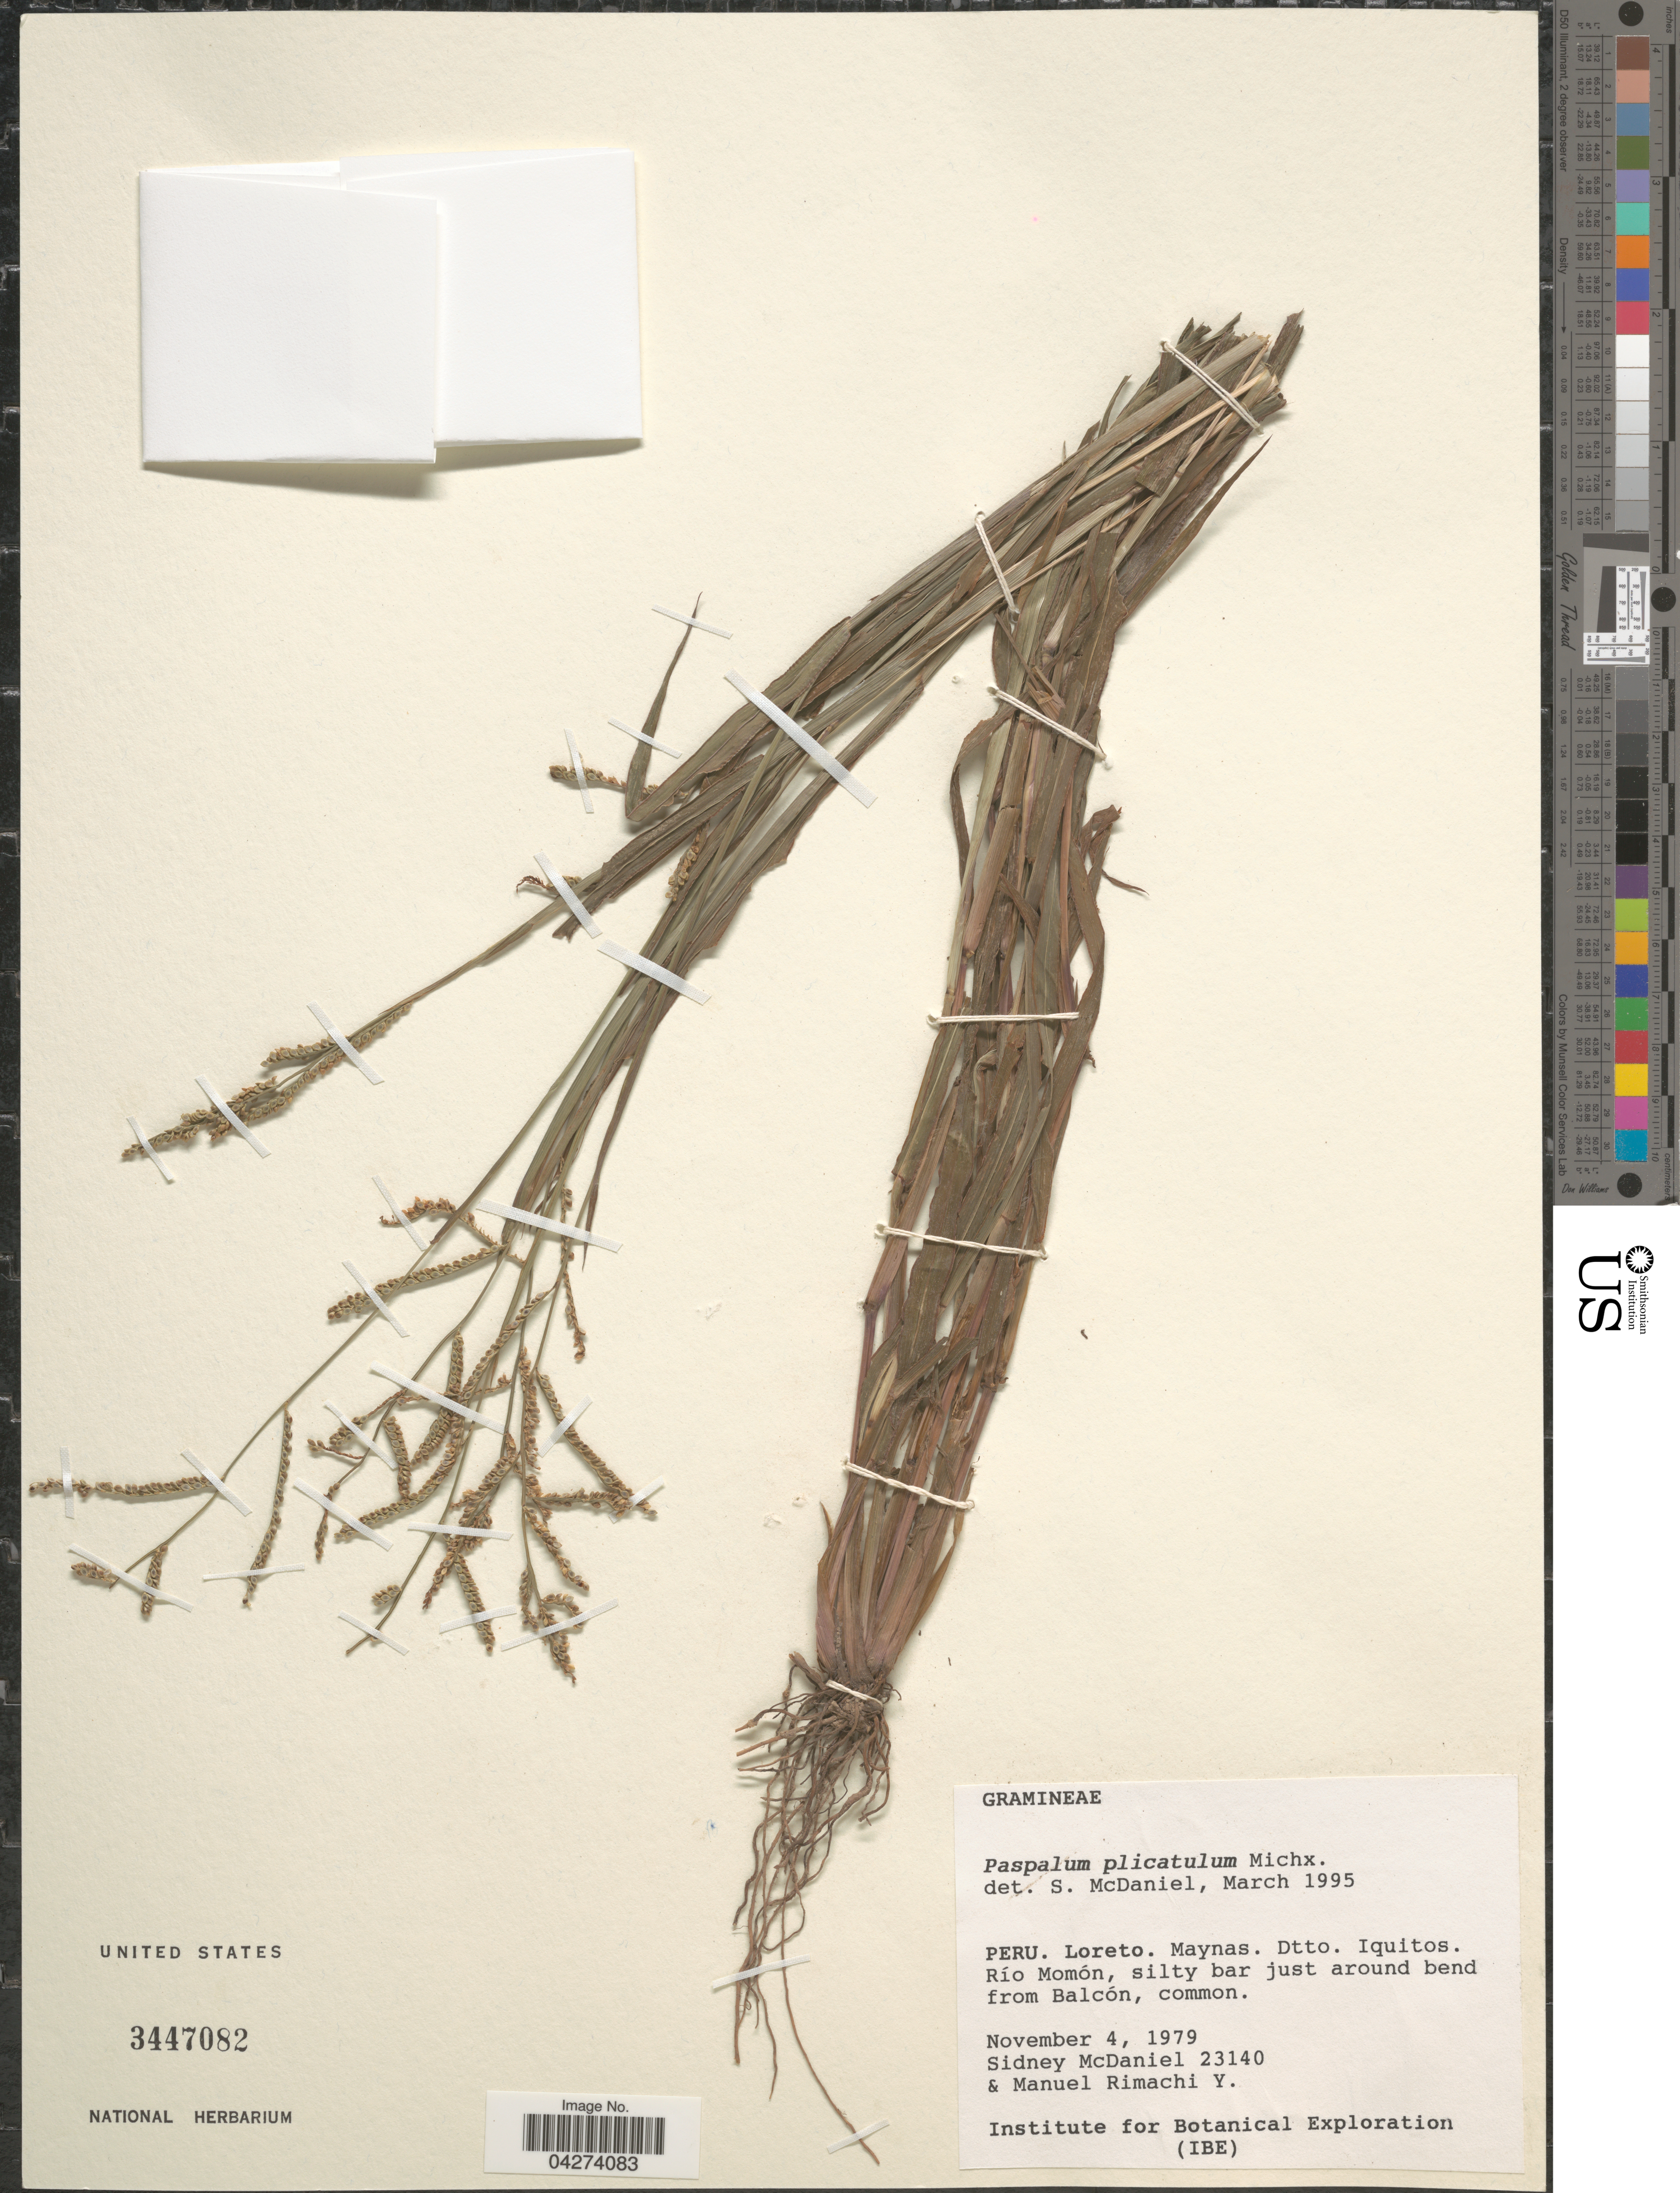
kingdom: Plantae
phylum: Tracheophyta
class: Liliopsida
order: Poales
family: Poaceae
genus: Paspalum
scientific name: Paspalum plicatulum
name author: Michx.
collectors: S. McDaniel & M. Rimachi Y.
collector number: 23140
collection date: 1979-11-04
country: Peru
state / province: Loreto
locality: Maynas. Dtto. Iquitos. Río Momón, silty bar just around bend from Balcón. Institute for Botanical Exploration (IBE).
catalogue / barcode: US 3447082